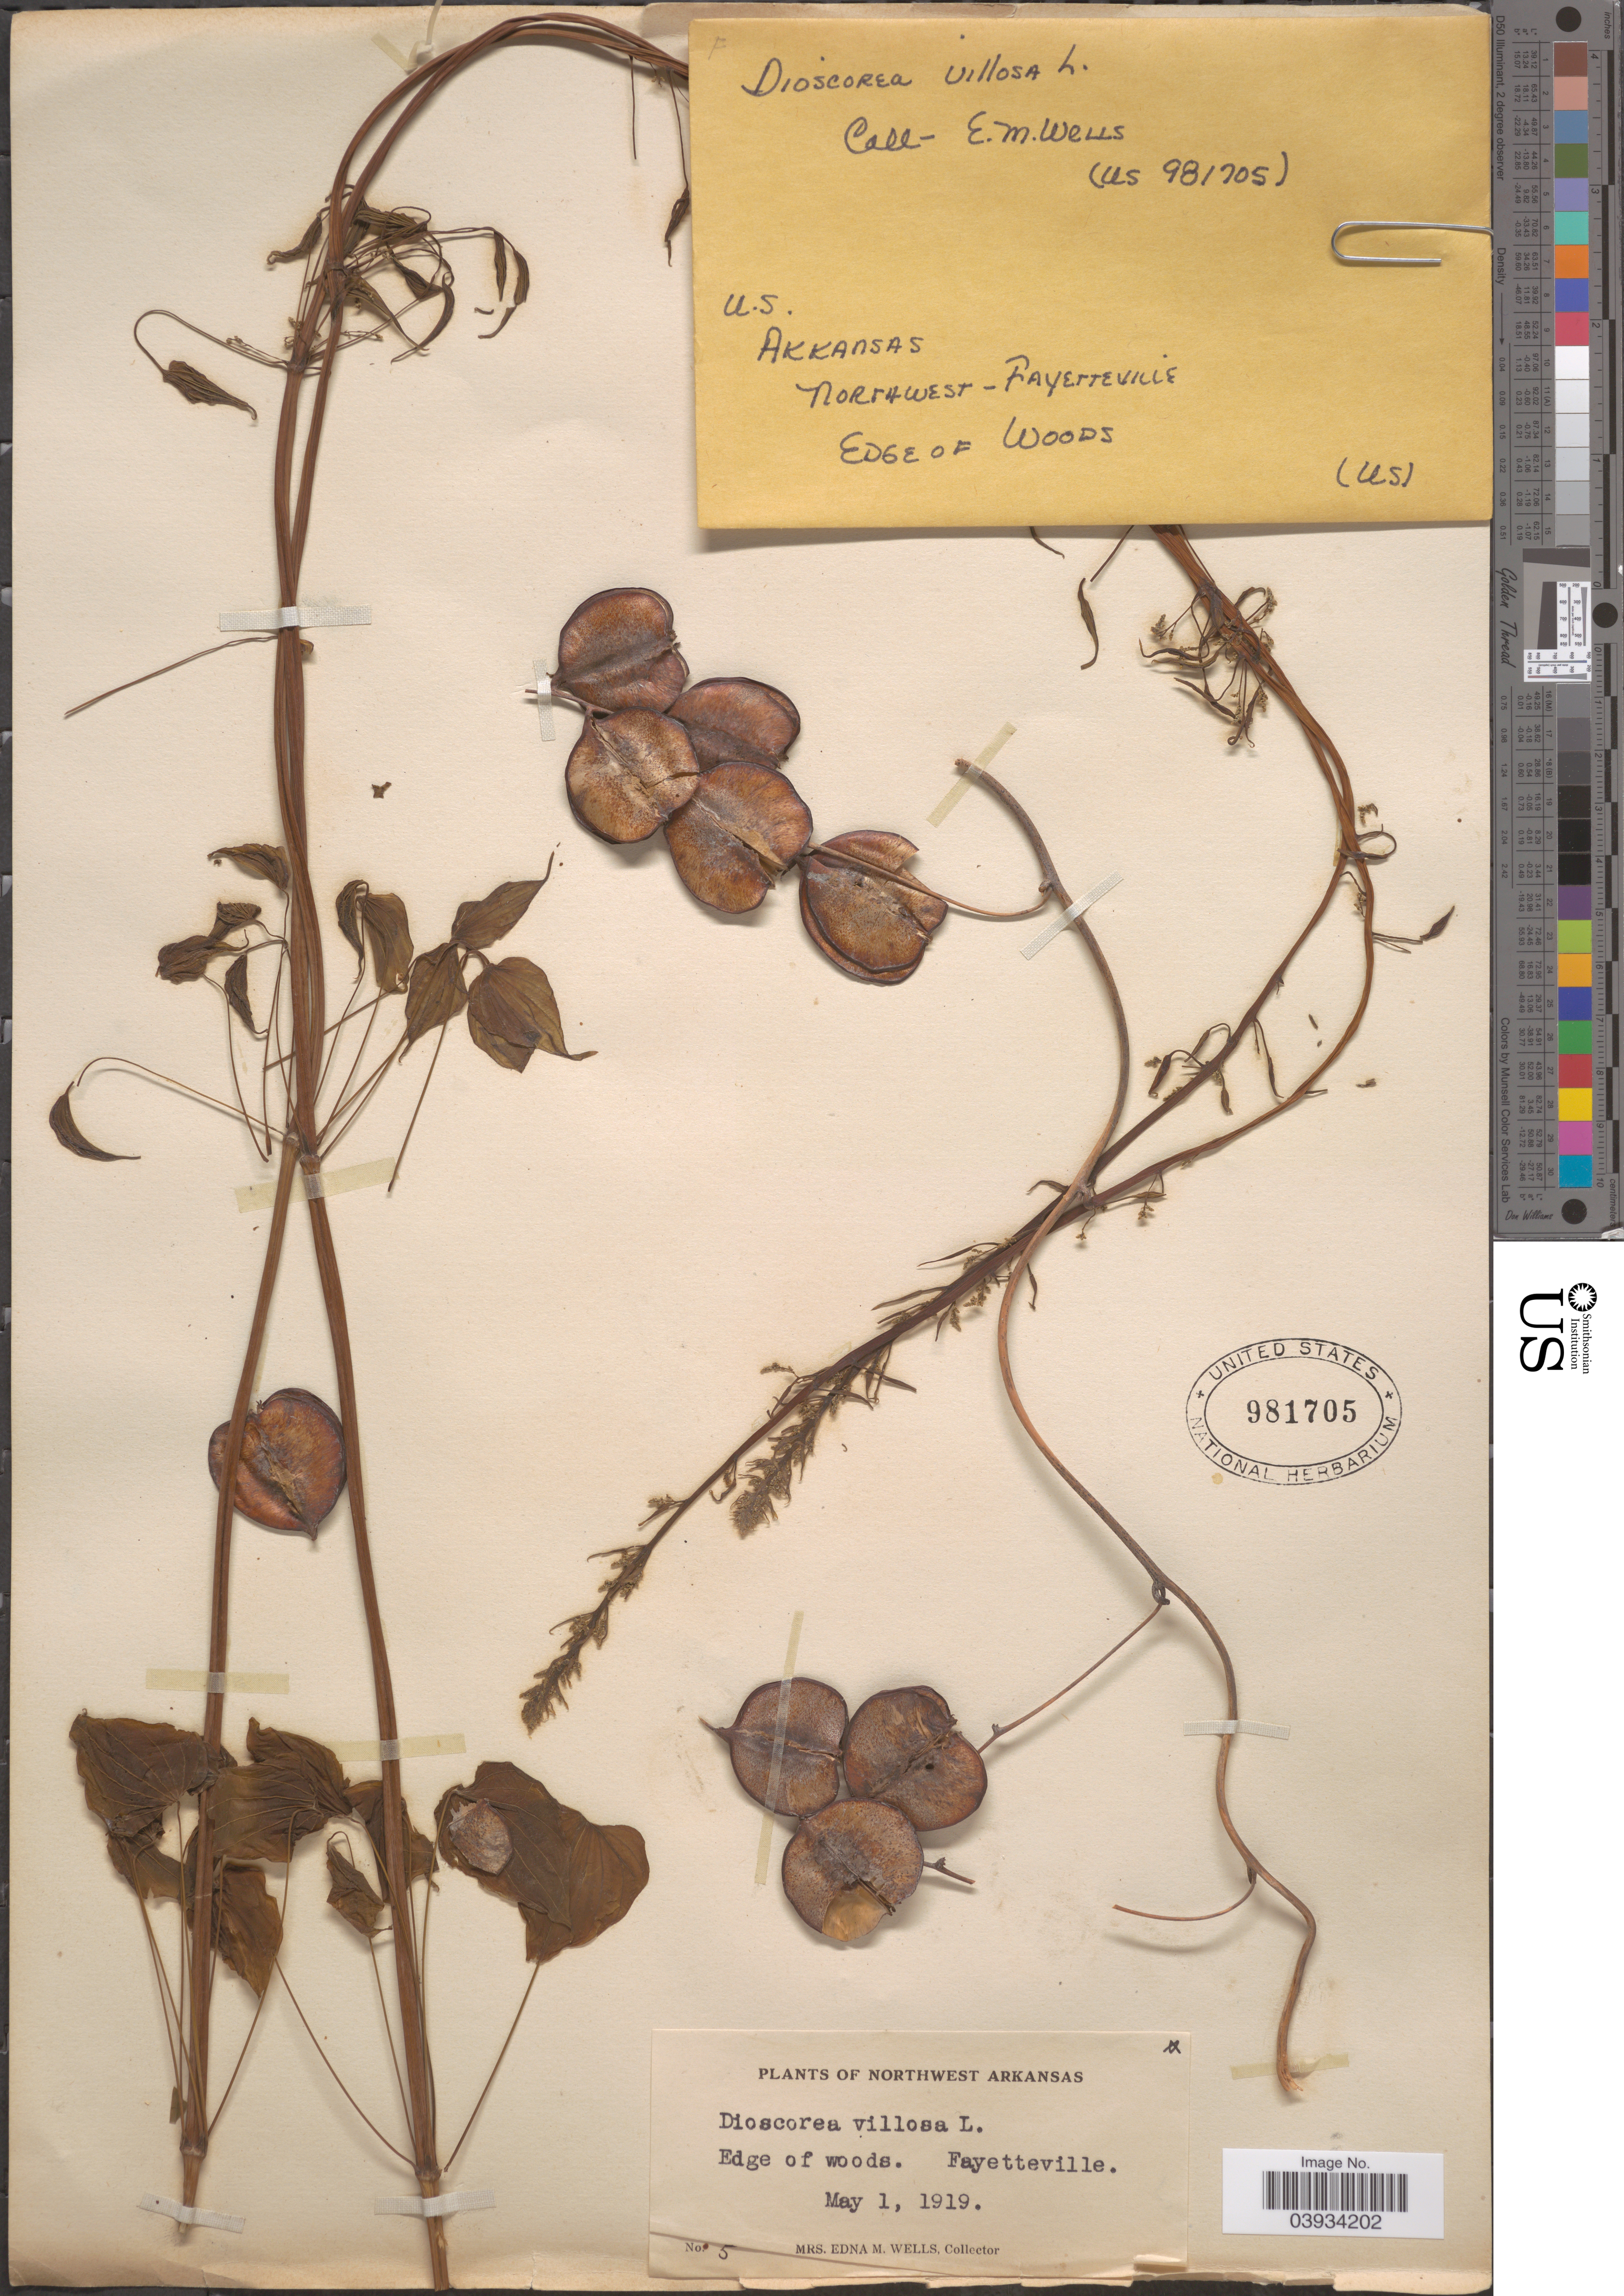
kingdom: Plantae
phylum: Tracheophyta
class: Liliopsida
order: Dioscoreales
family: Dioscoreaceae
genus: Dioscorea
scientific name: Dioscorea villosa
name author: L.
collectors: E. M. Wells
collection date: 1919-05-01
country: United States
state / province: Arkansas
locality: Northwest Arkansas. Edge of woods. Fayetteville.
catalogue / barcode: US 981705